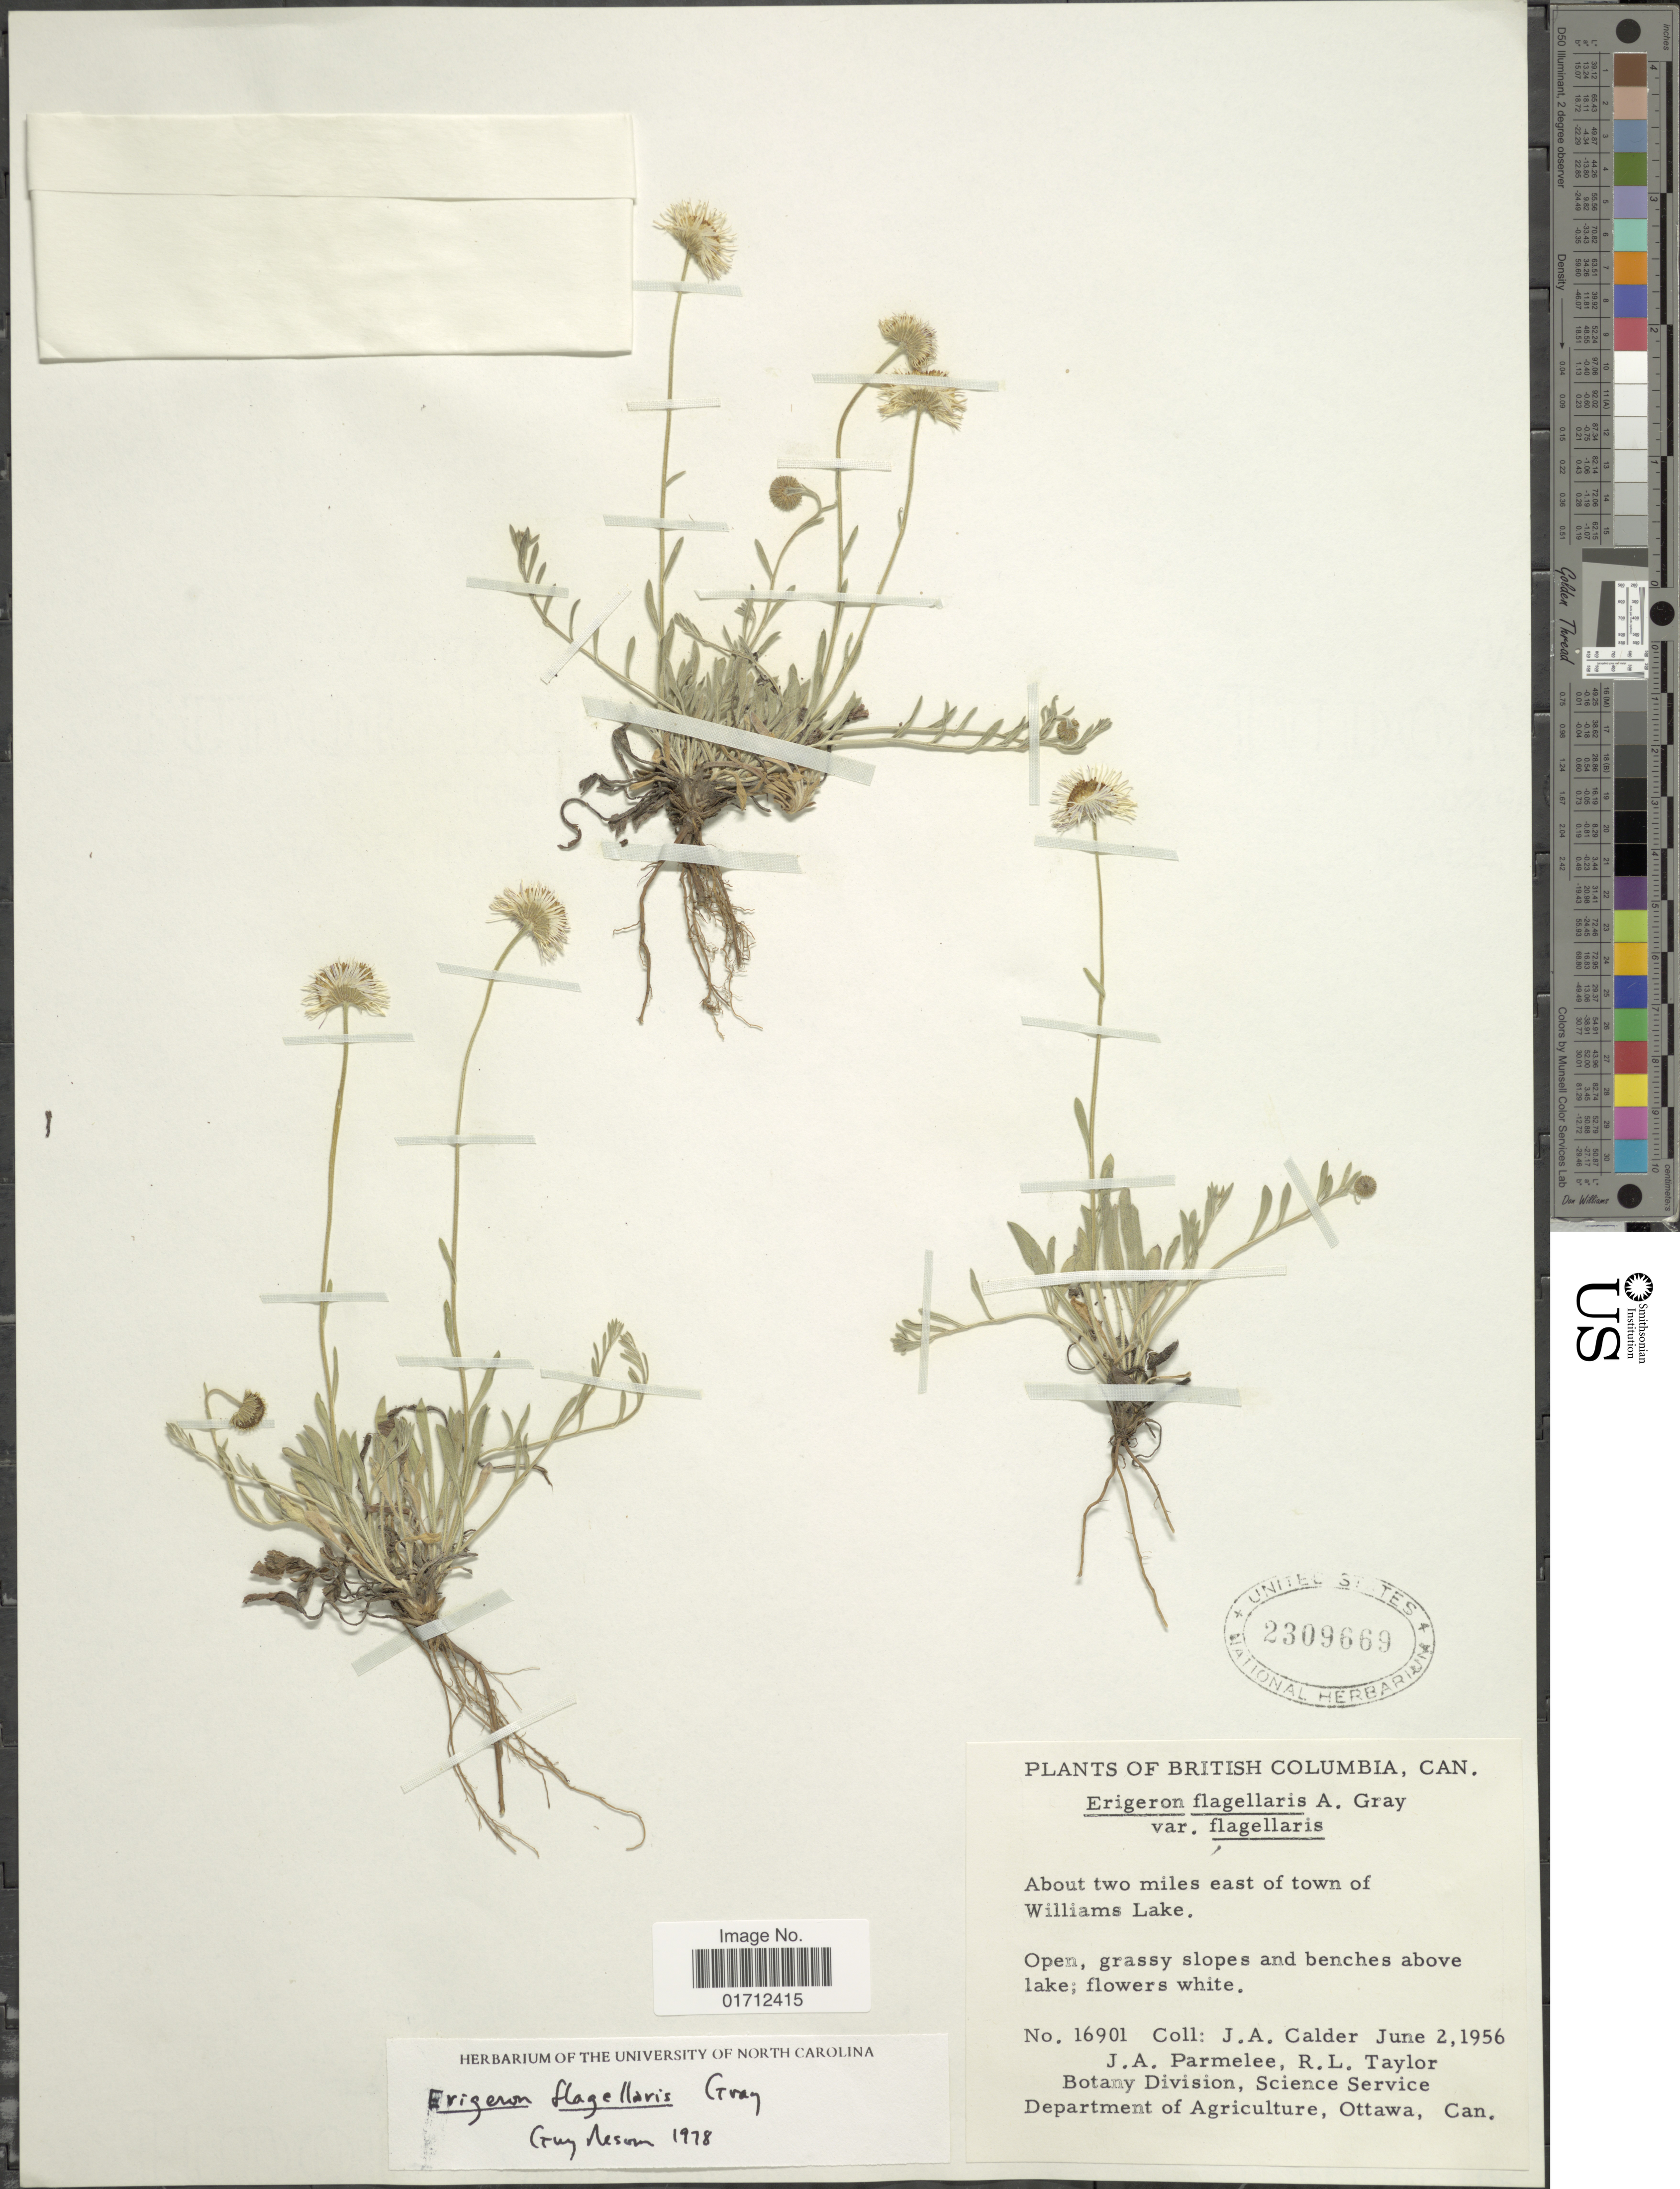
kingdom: Plantae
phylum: Tracheophyta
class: Magnoliopsida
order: Asterales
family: Asteraceae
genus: Erigeron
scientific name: Erigeron flagellaris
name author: A. Gray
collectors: J. A. Calder, J. A. Parmelee & R. Taylor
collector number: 16901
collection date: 1956-06-02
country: Canada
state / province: British Columbia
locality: About two miles east of town of Williams Lake.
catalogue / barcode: US 2309669